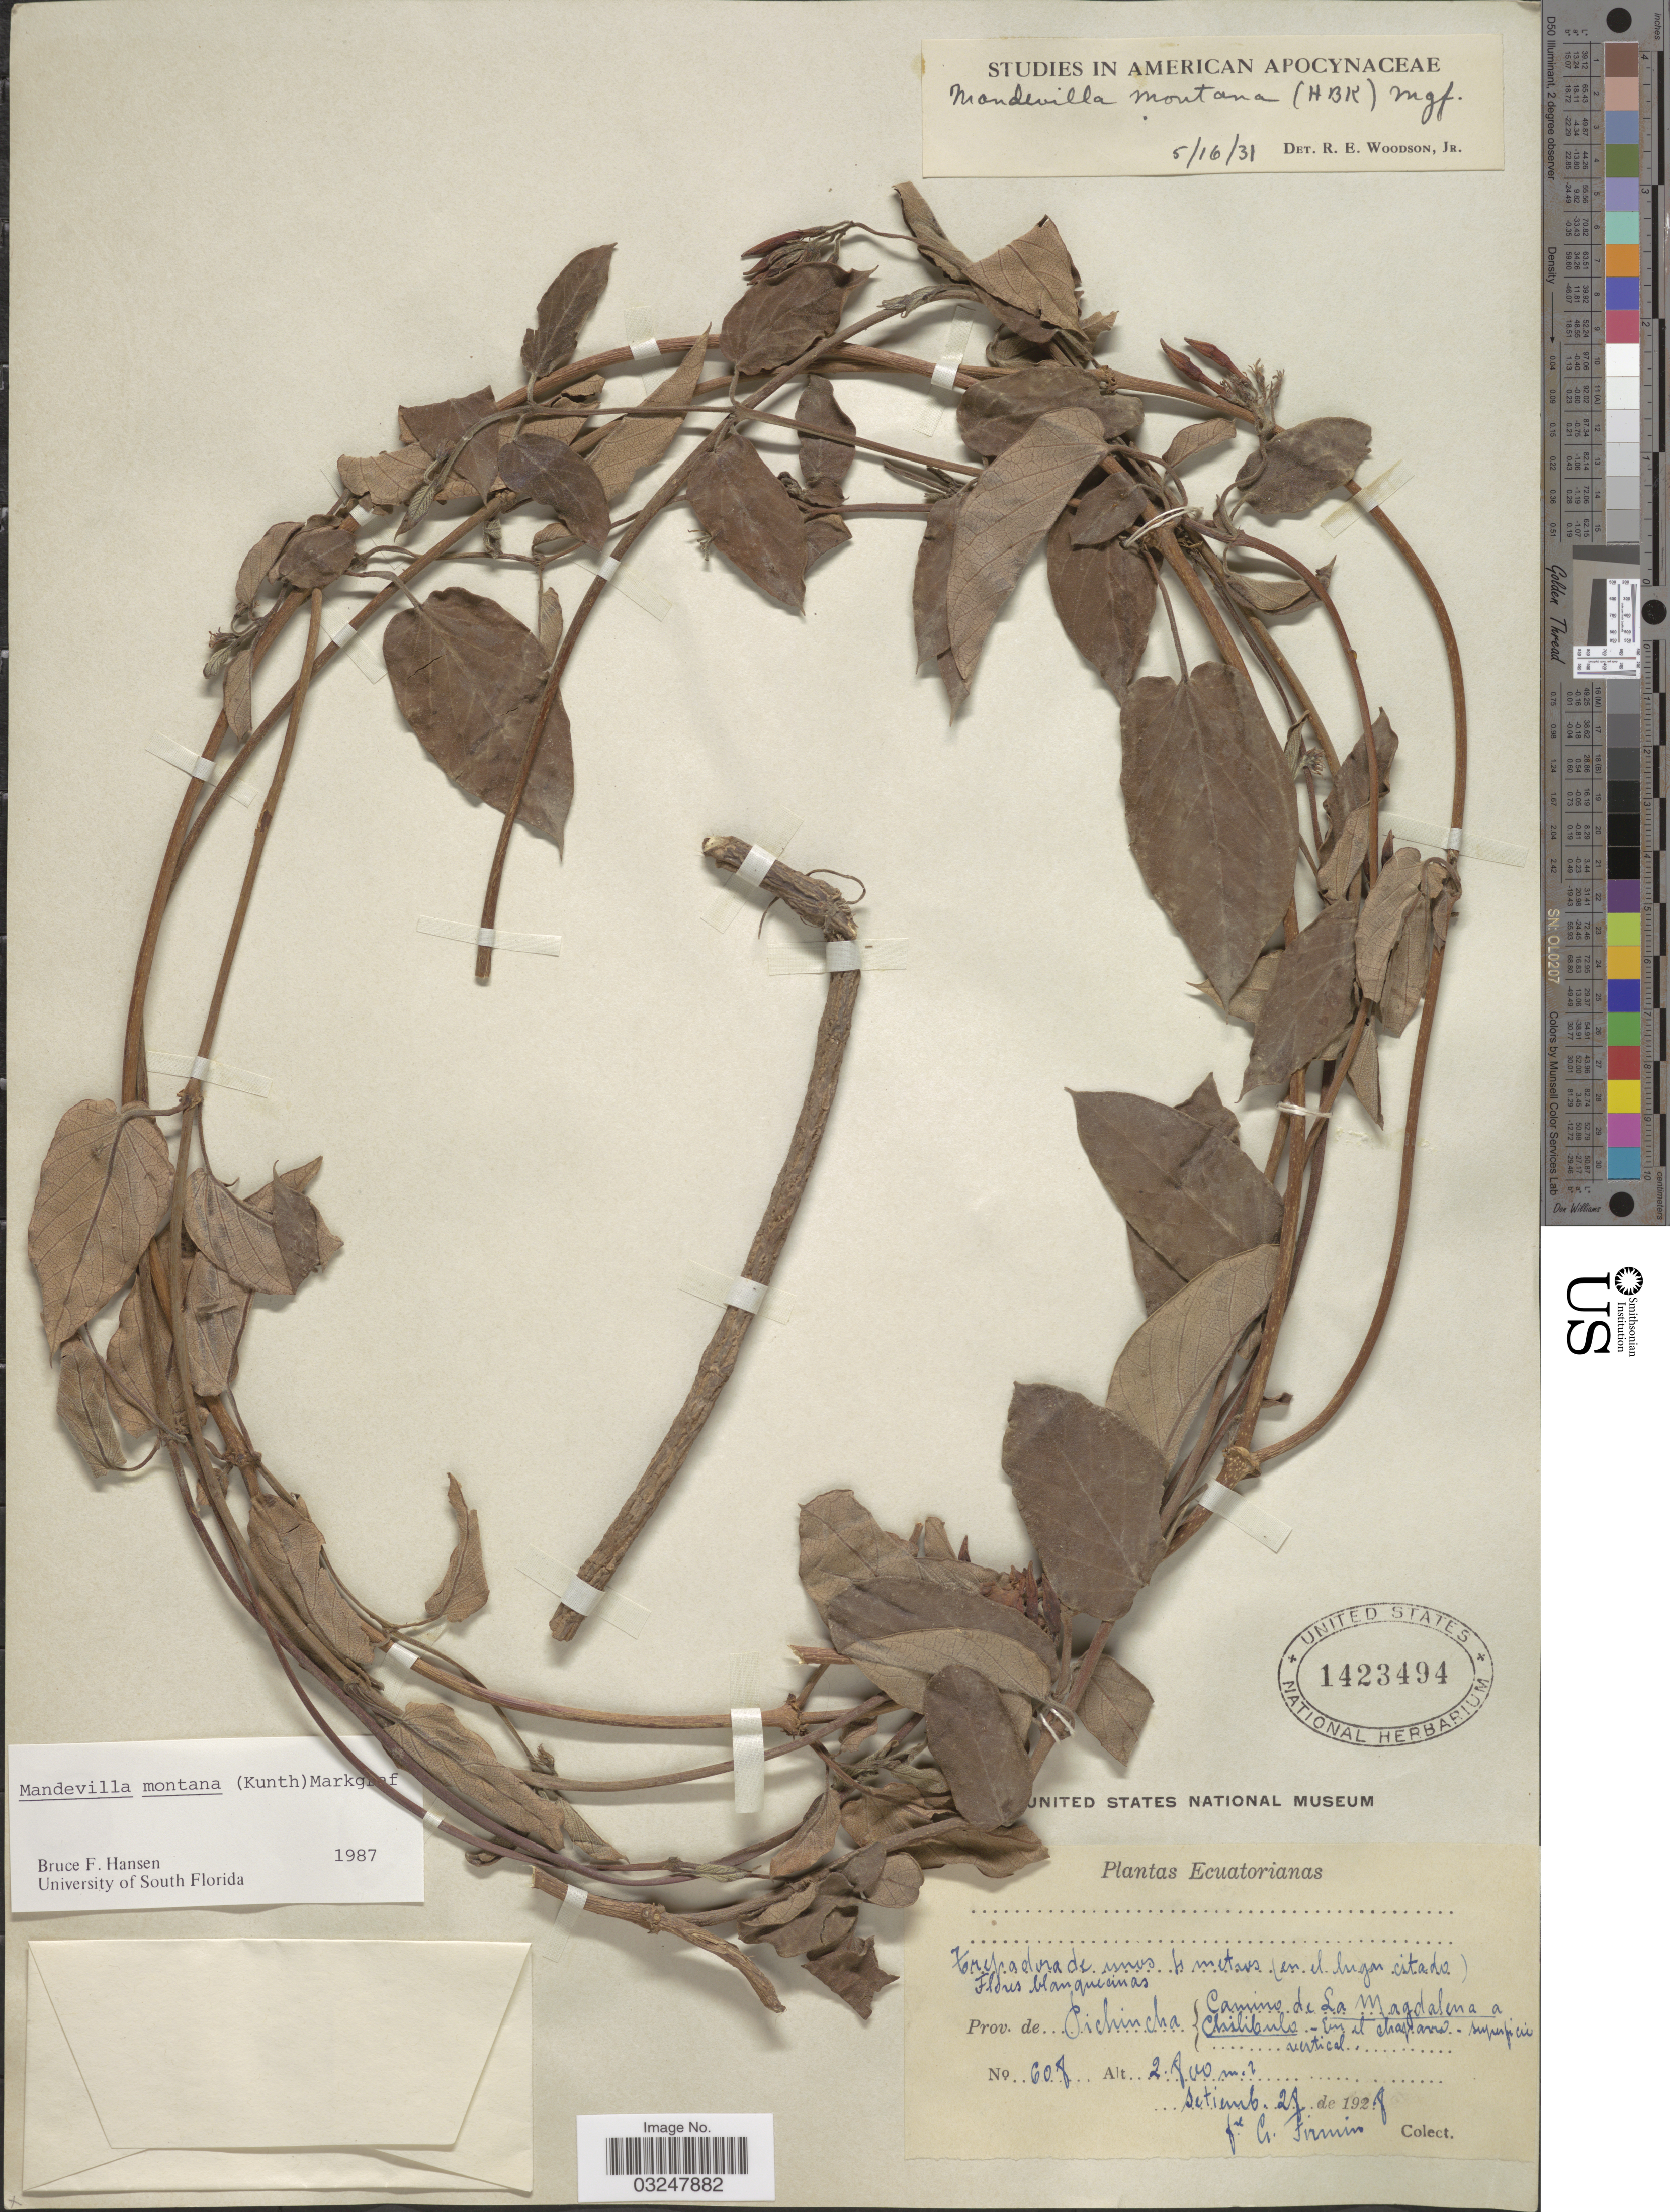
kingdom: Plantae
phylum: Tracheophyta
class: Magnoliopsida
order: Gentianales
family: Apocynaceae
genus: Mandevilla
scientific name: Mandevilla montana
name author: (Kunth) Markgr.-Dann.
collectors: F. Firmin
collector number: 608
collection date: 1928-09-28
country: Ecuador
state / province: Pichincha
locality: Camino de La Magdalena a Chilibulo.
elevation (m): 2800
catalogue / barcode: US 1423494